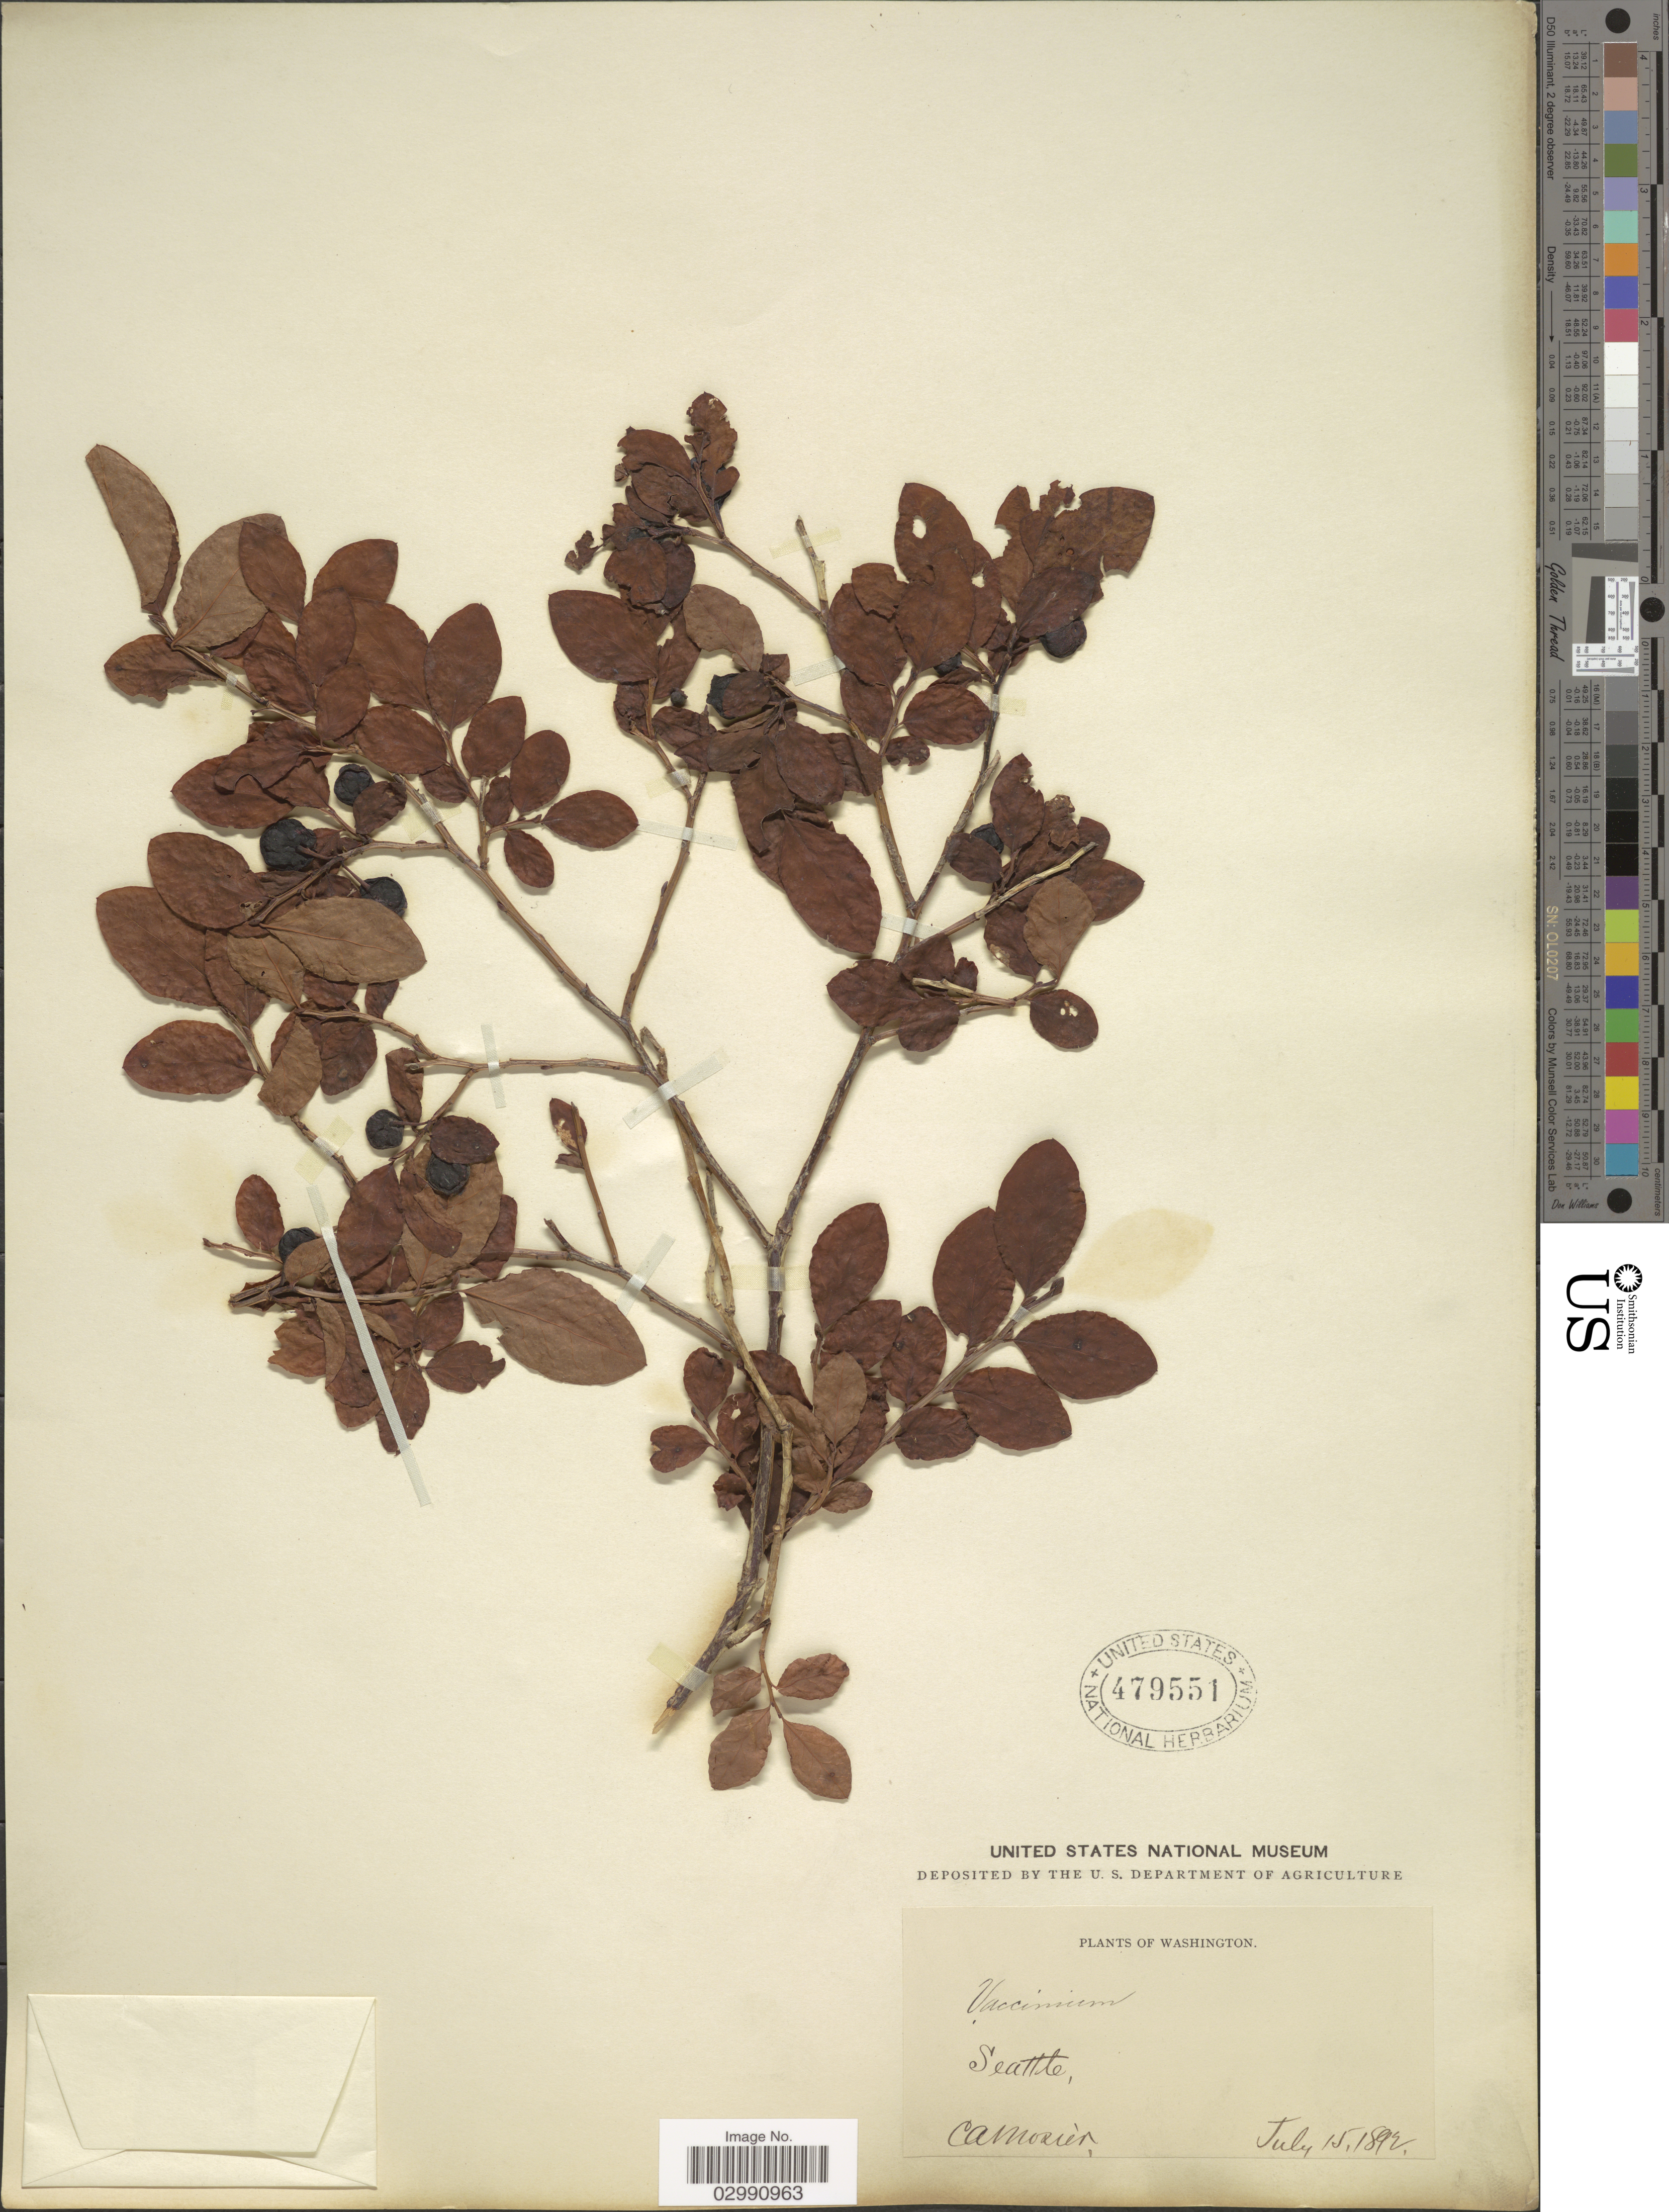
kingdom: Plantae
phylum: Tracheophyta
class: Magnoliopsida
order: Ericales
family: Ericaceae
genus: Vaccinium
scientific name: Vaccinium sp.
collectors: C. A. Mosier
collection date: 1892-07-15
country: United States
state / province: Washington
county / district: King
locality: Seattle.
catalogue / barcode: US 479551